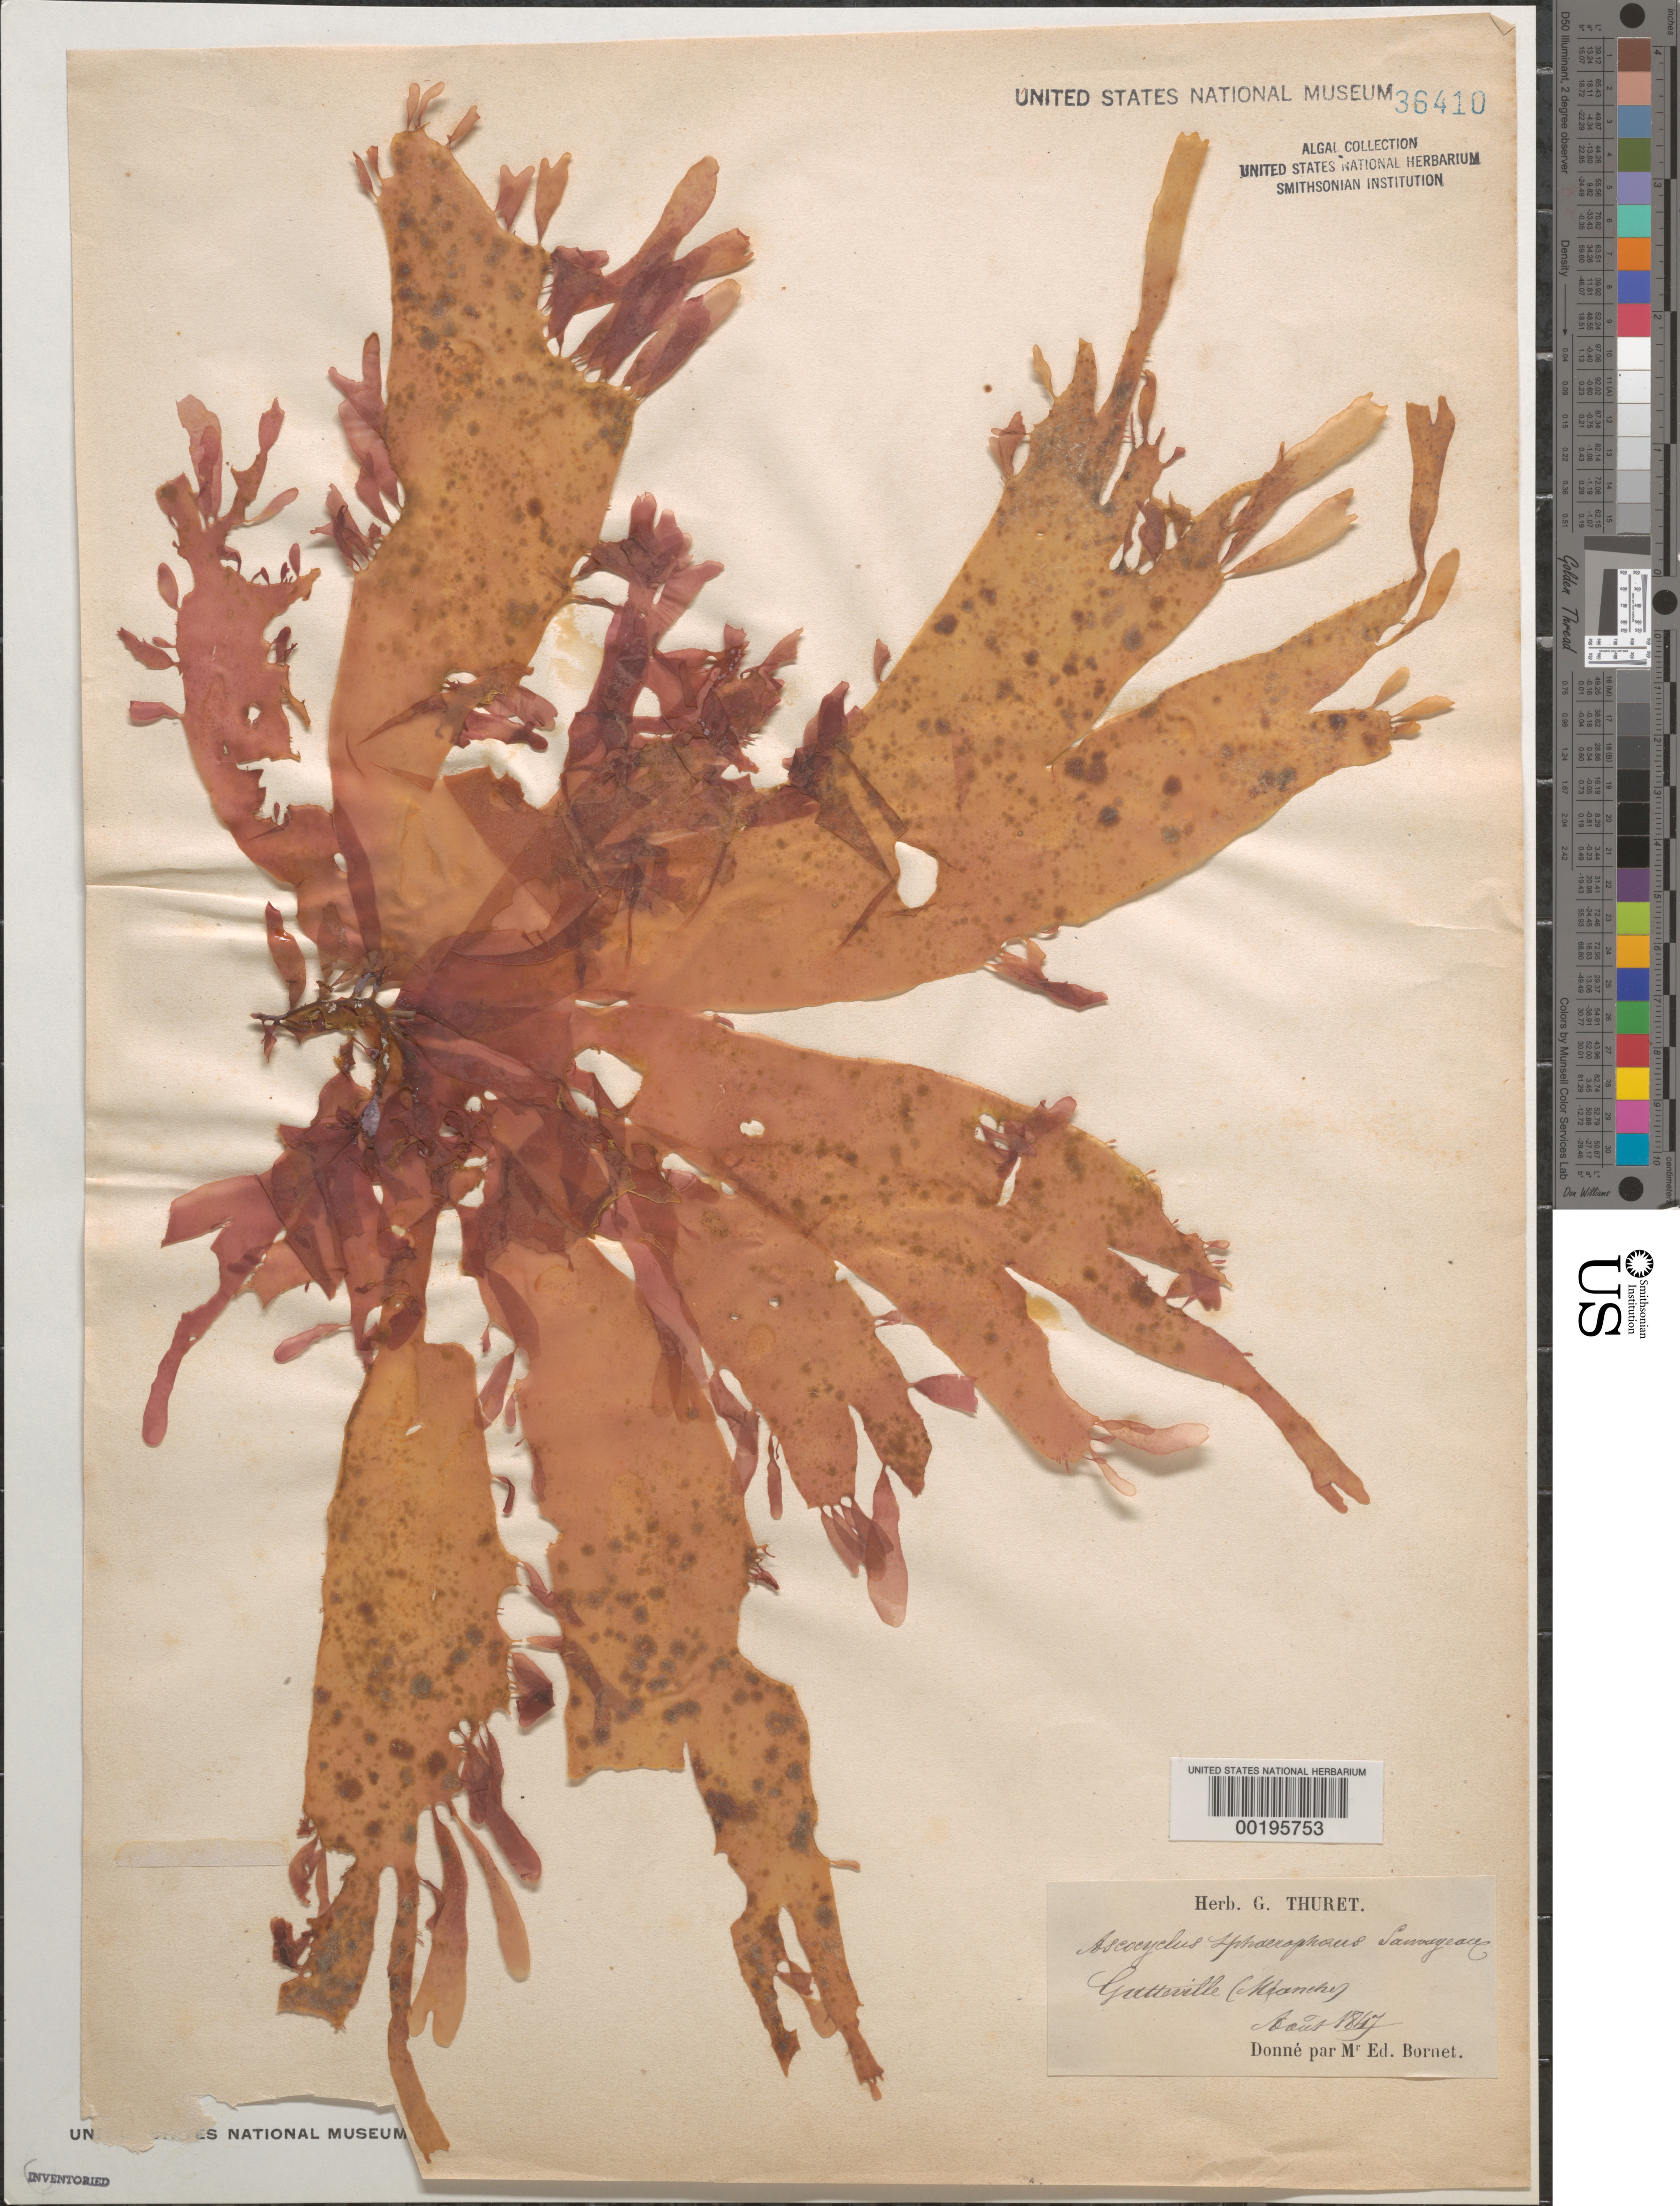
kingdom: Chromista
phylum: Ochrophyta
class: Phaeophyceae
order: Ectocarpales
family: Chordariaceae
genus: Chilionema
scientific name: Chilionema foecundum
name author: (Stromfelt) R.L.Fletcher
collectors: Thuret, G. (herbarium)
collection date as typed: Aug 1847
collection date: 1847-08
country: France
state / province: Normandie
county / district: Manche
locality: Gatteville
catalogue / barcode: US 36410